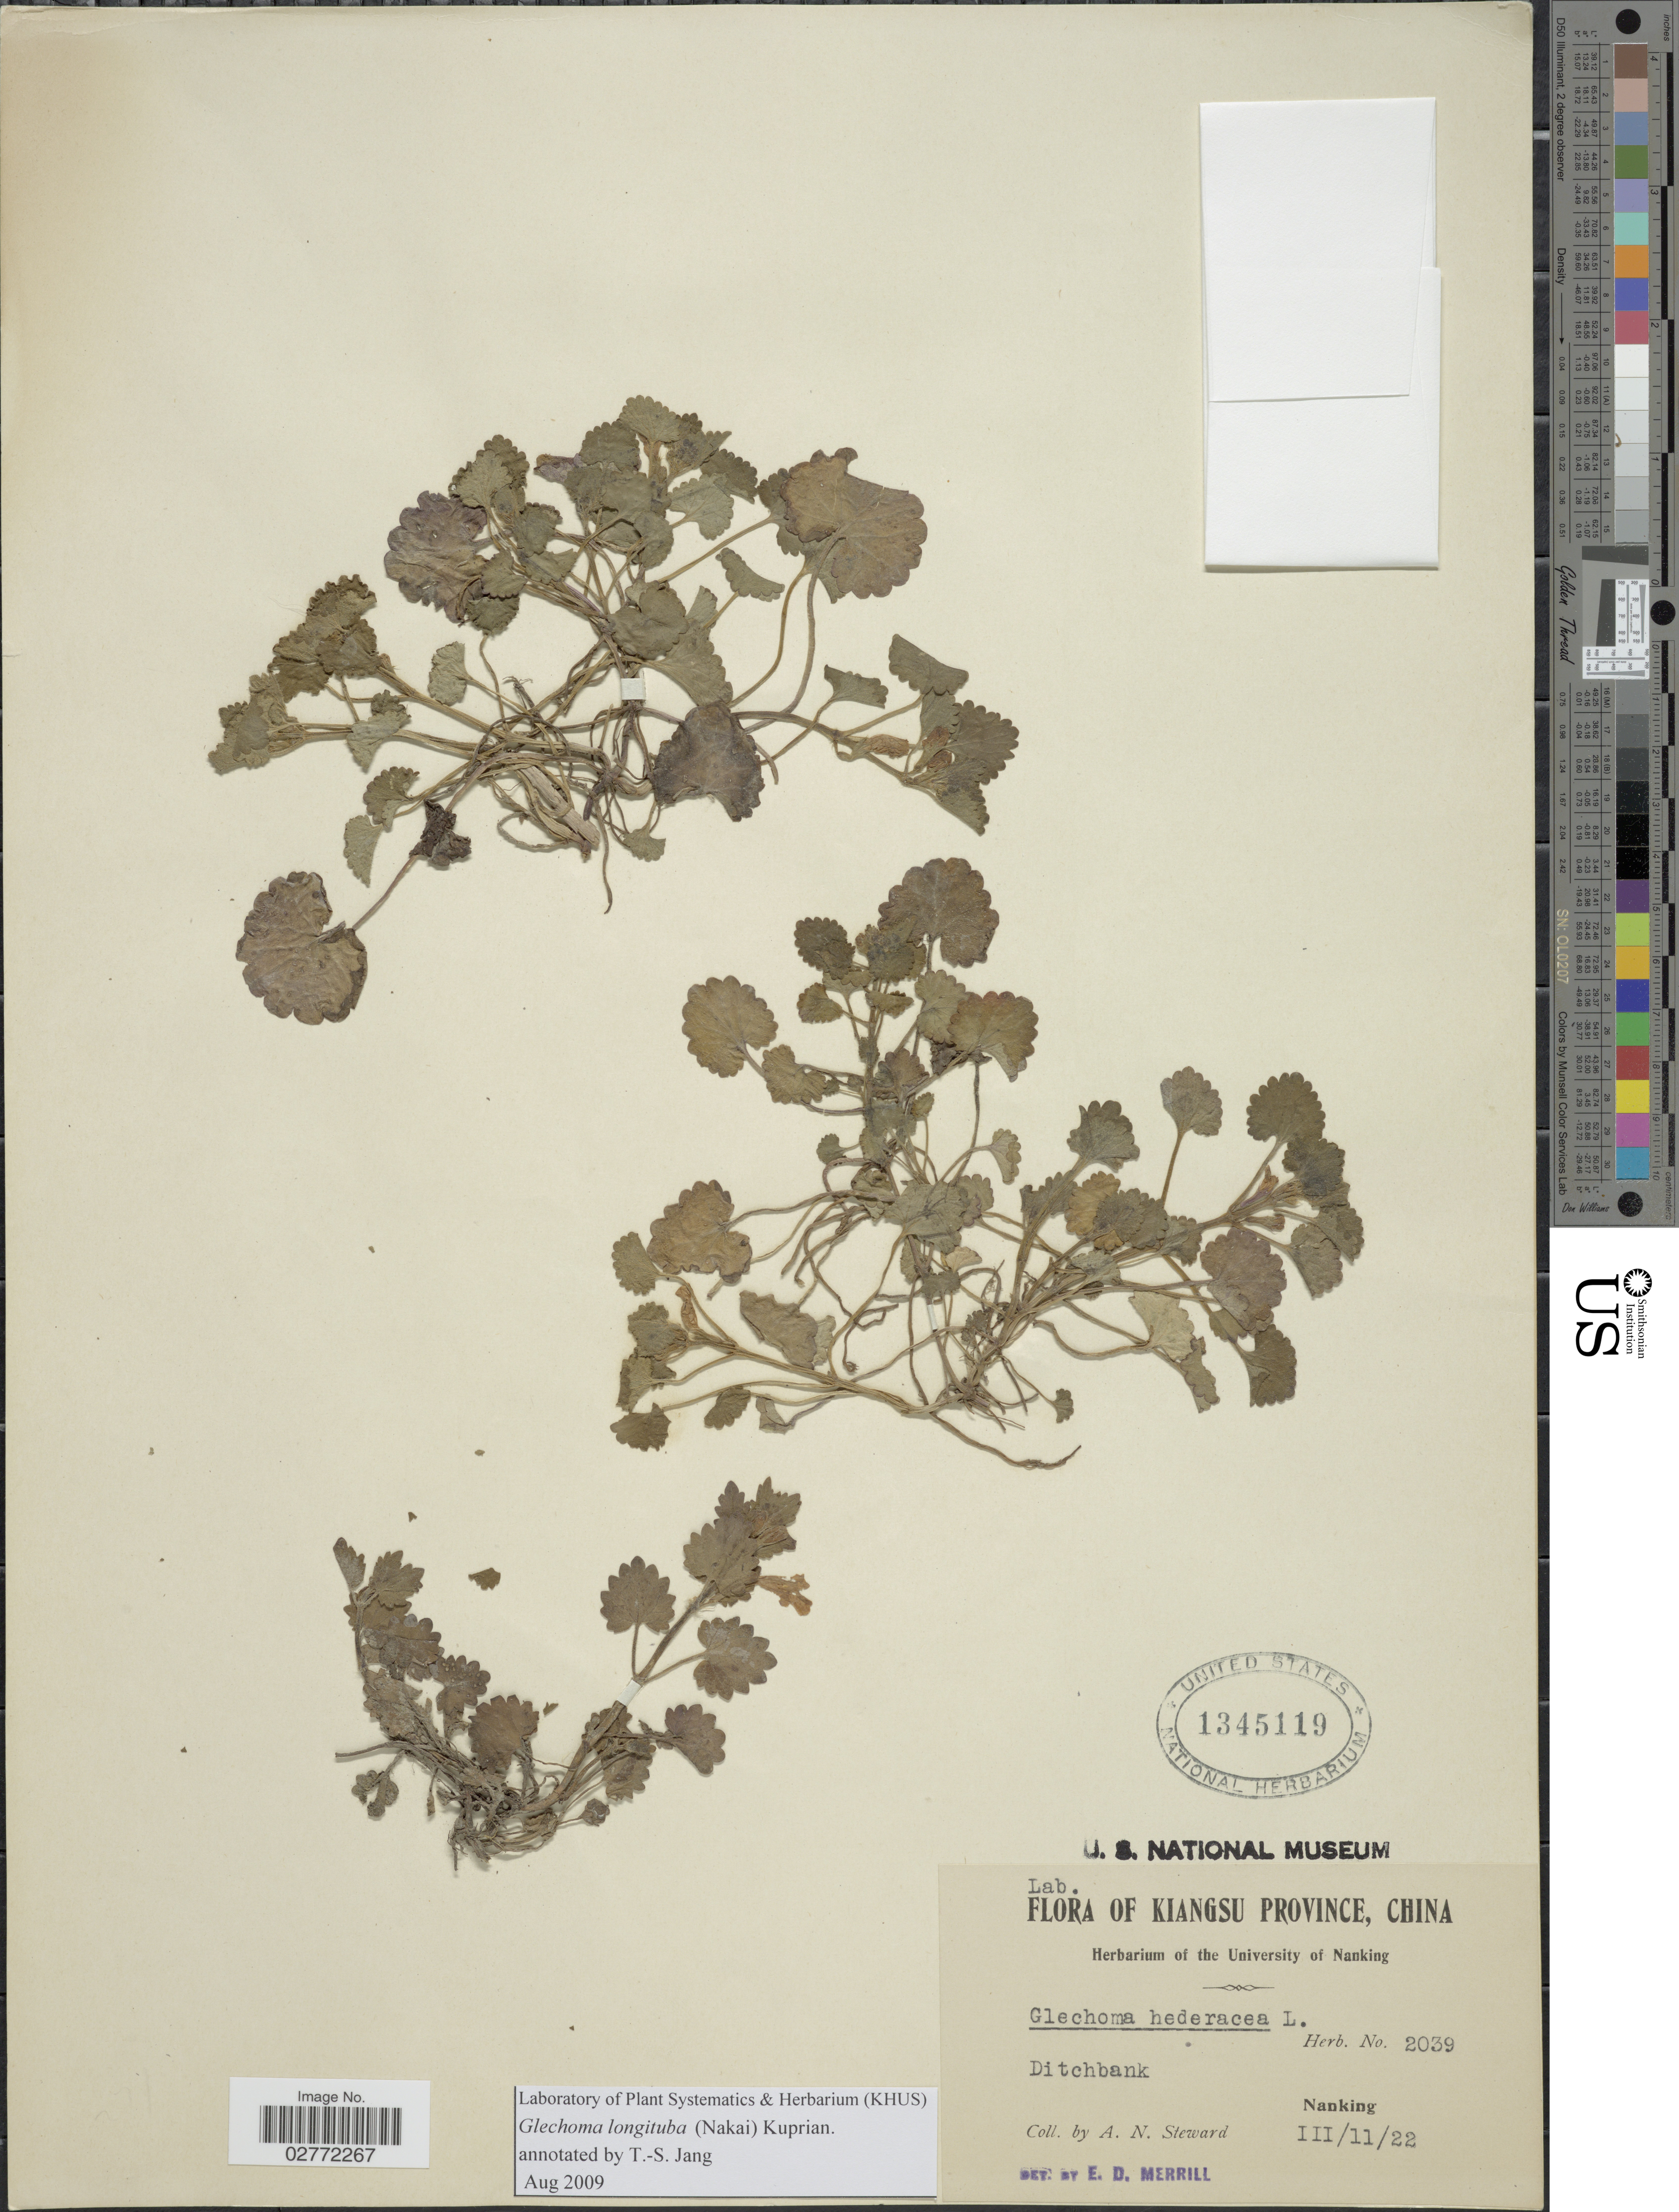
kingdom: Plantae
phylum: Tracheophyta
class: Magnoliopsida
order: Lamiales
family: Lamiaceae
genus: Glechoma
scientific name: Glechoma longituba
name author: (Nakai) Kuprian.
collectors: A. N. Steward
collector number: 2039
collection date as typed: Transcribed d/m/y: 11/3/22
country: China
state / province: Jiangsu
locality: Kiangsu Province. Ditchbank. Nanking.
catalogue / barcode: US 1345119